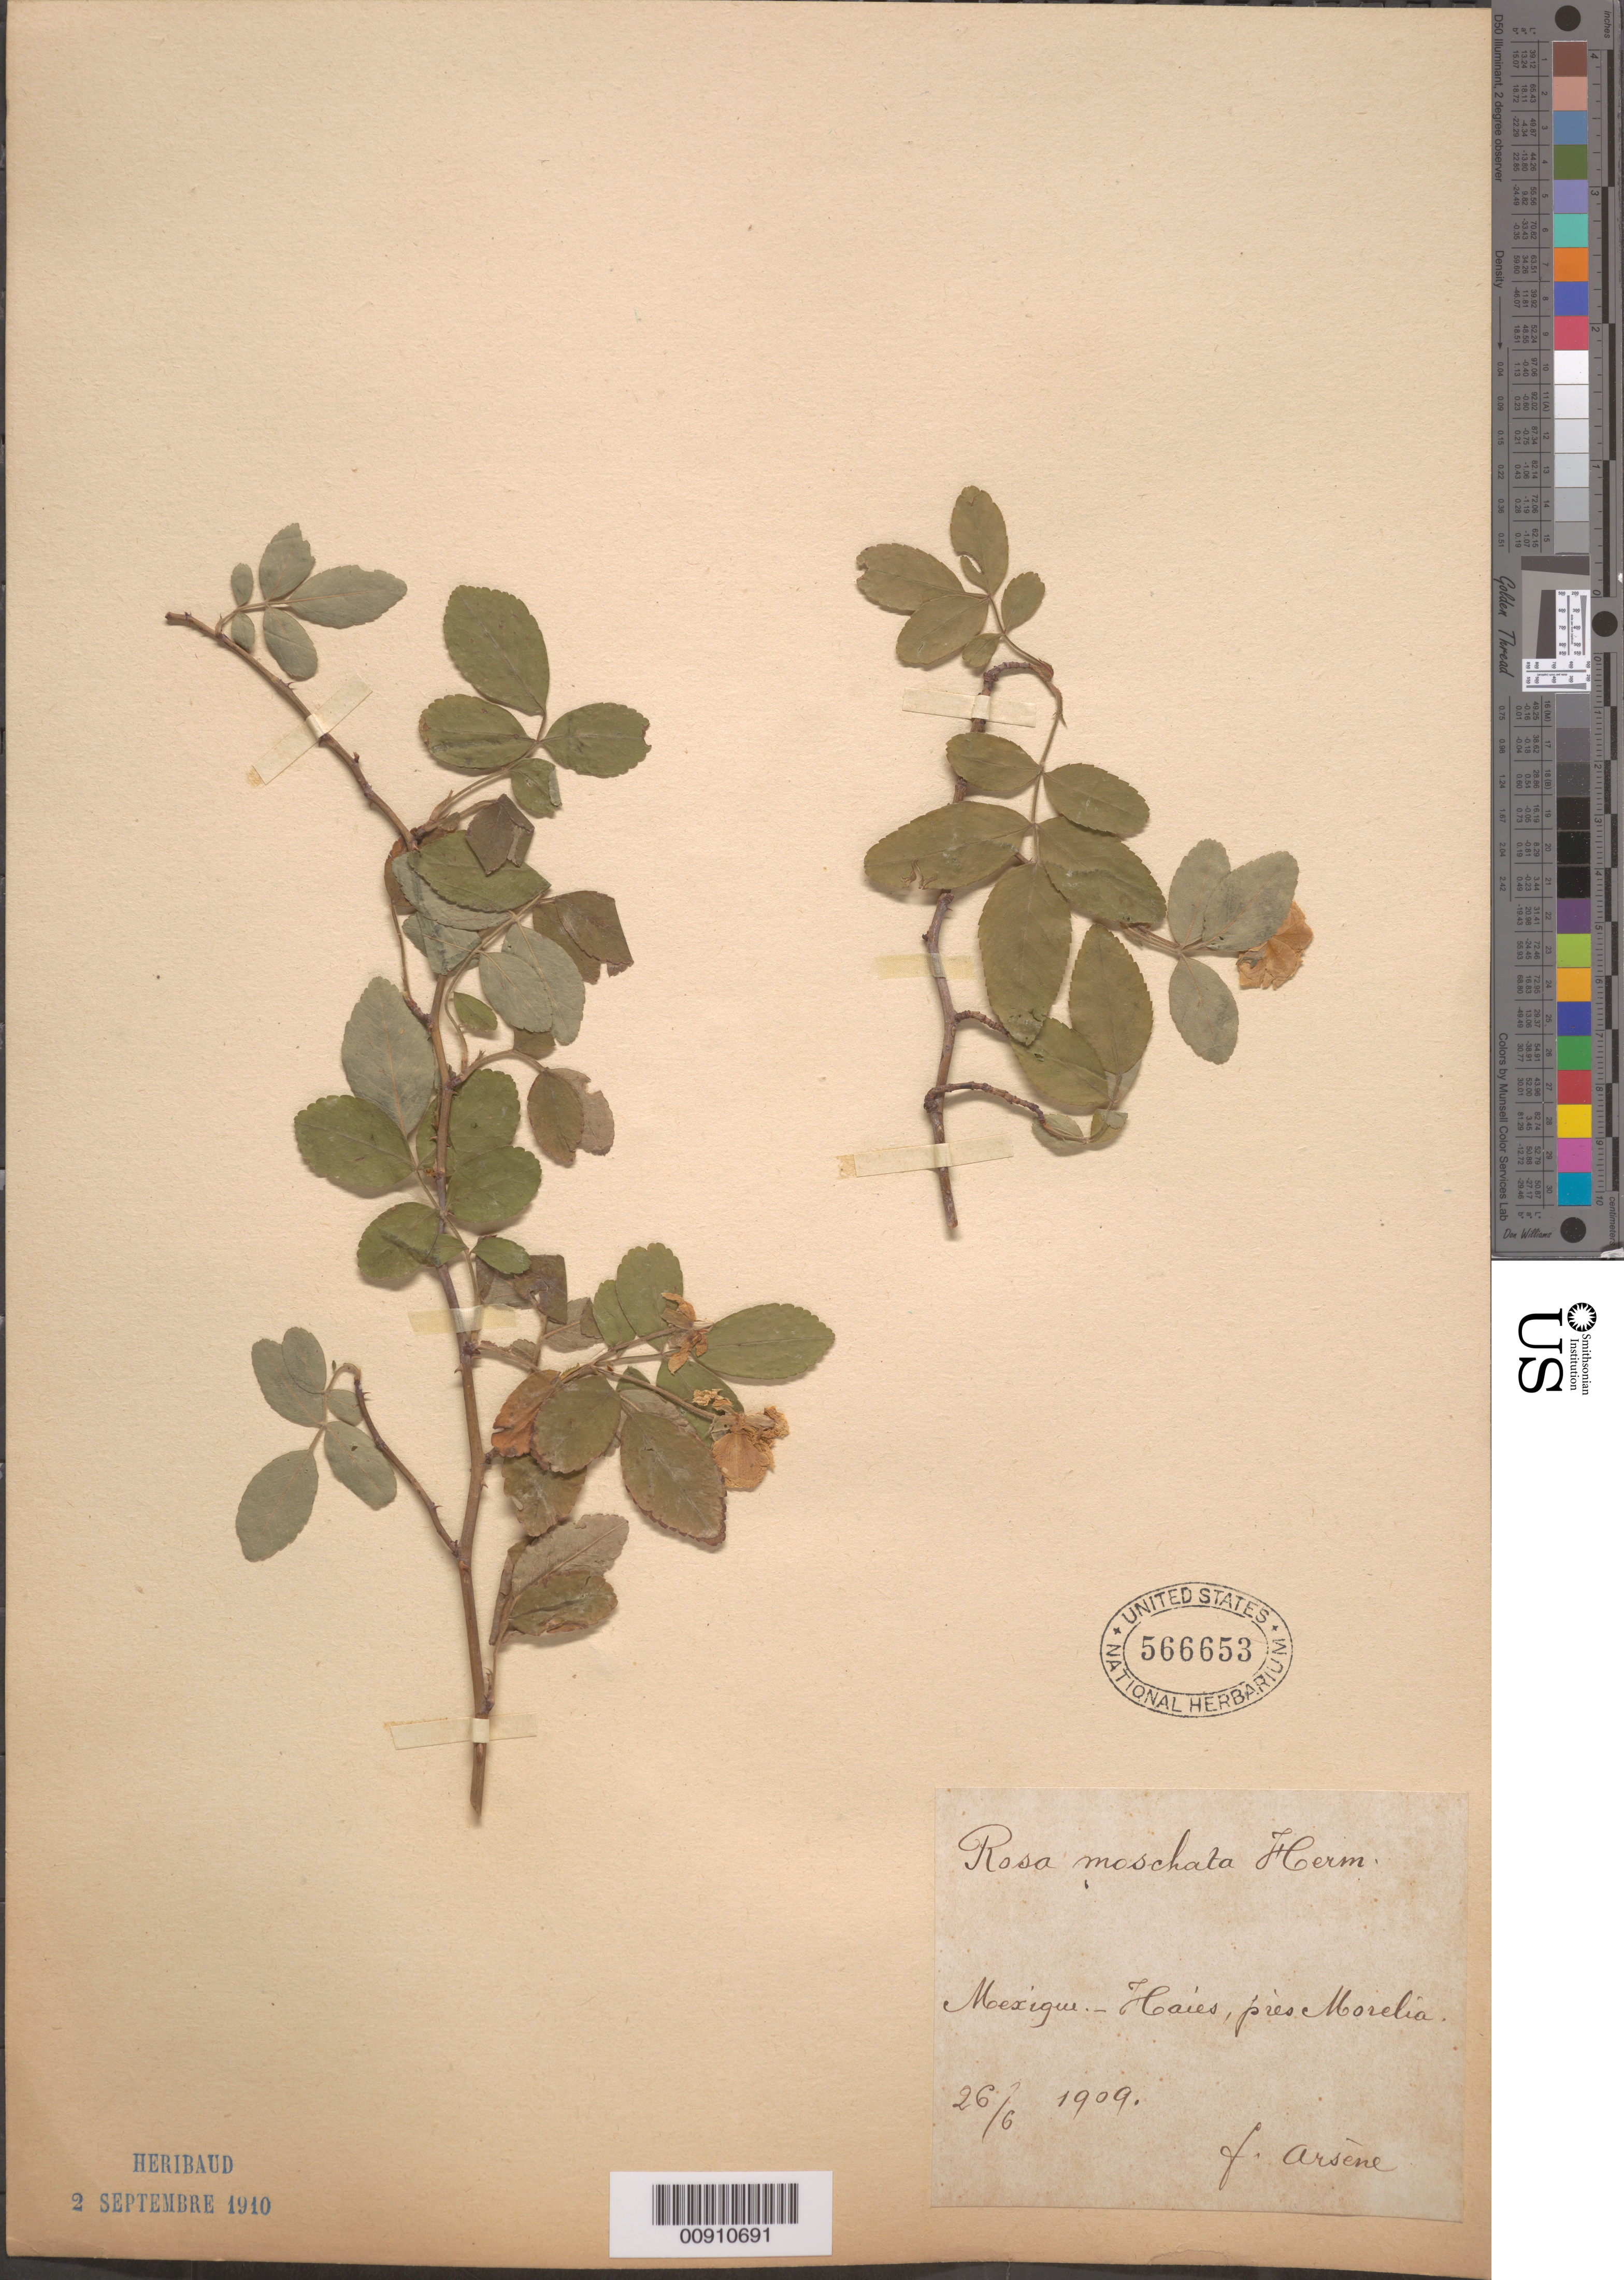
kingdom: Plantae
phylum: Tracheophyta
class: Magnoliopsida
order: Rosales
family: Rosaceae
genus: Rosa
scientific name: Rosa moschata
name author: Herrm.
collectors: Bro. G. Arsène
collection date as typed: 26 Jun 1909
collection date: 1909-06-26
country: Mexico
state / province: Michoacán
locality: Haies, près Morelia.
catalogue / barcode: US 566653